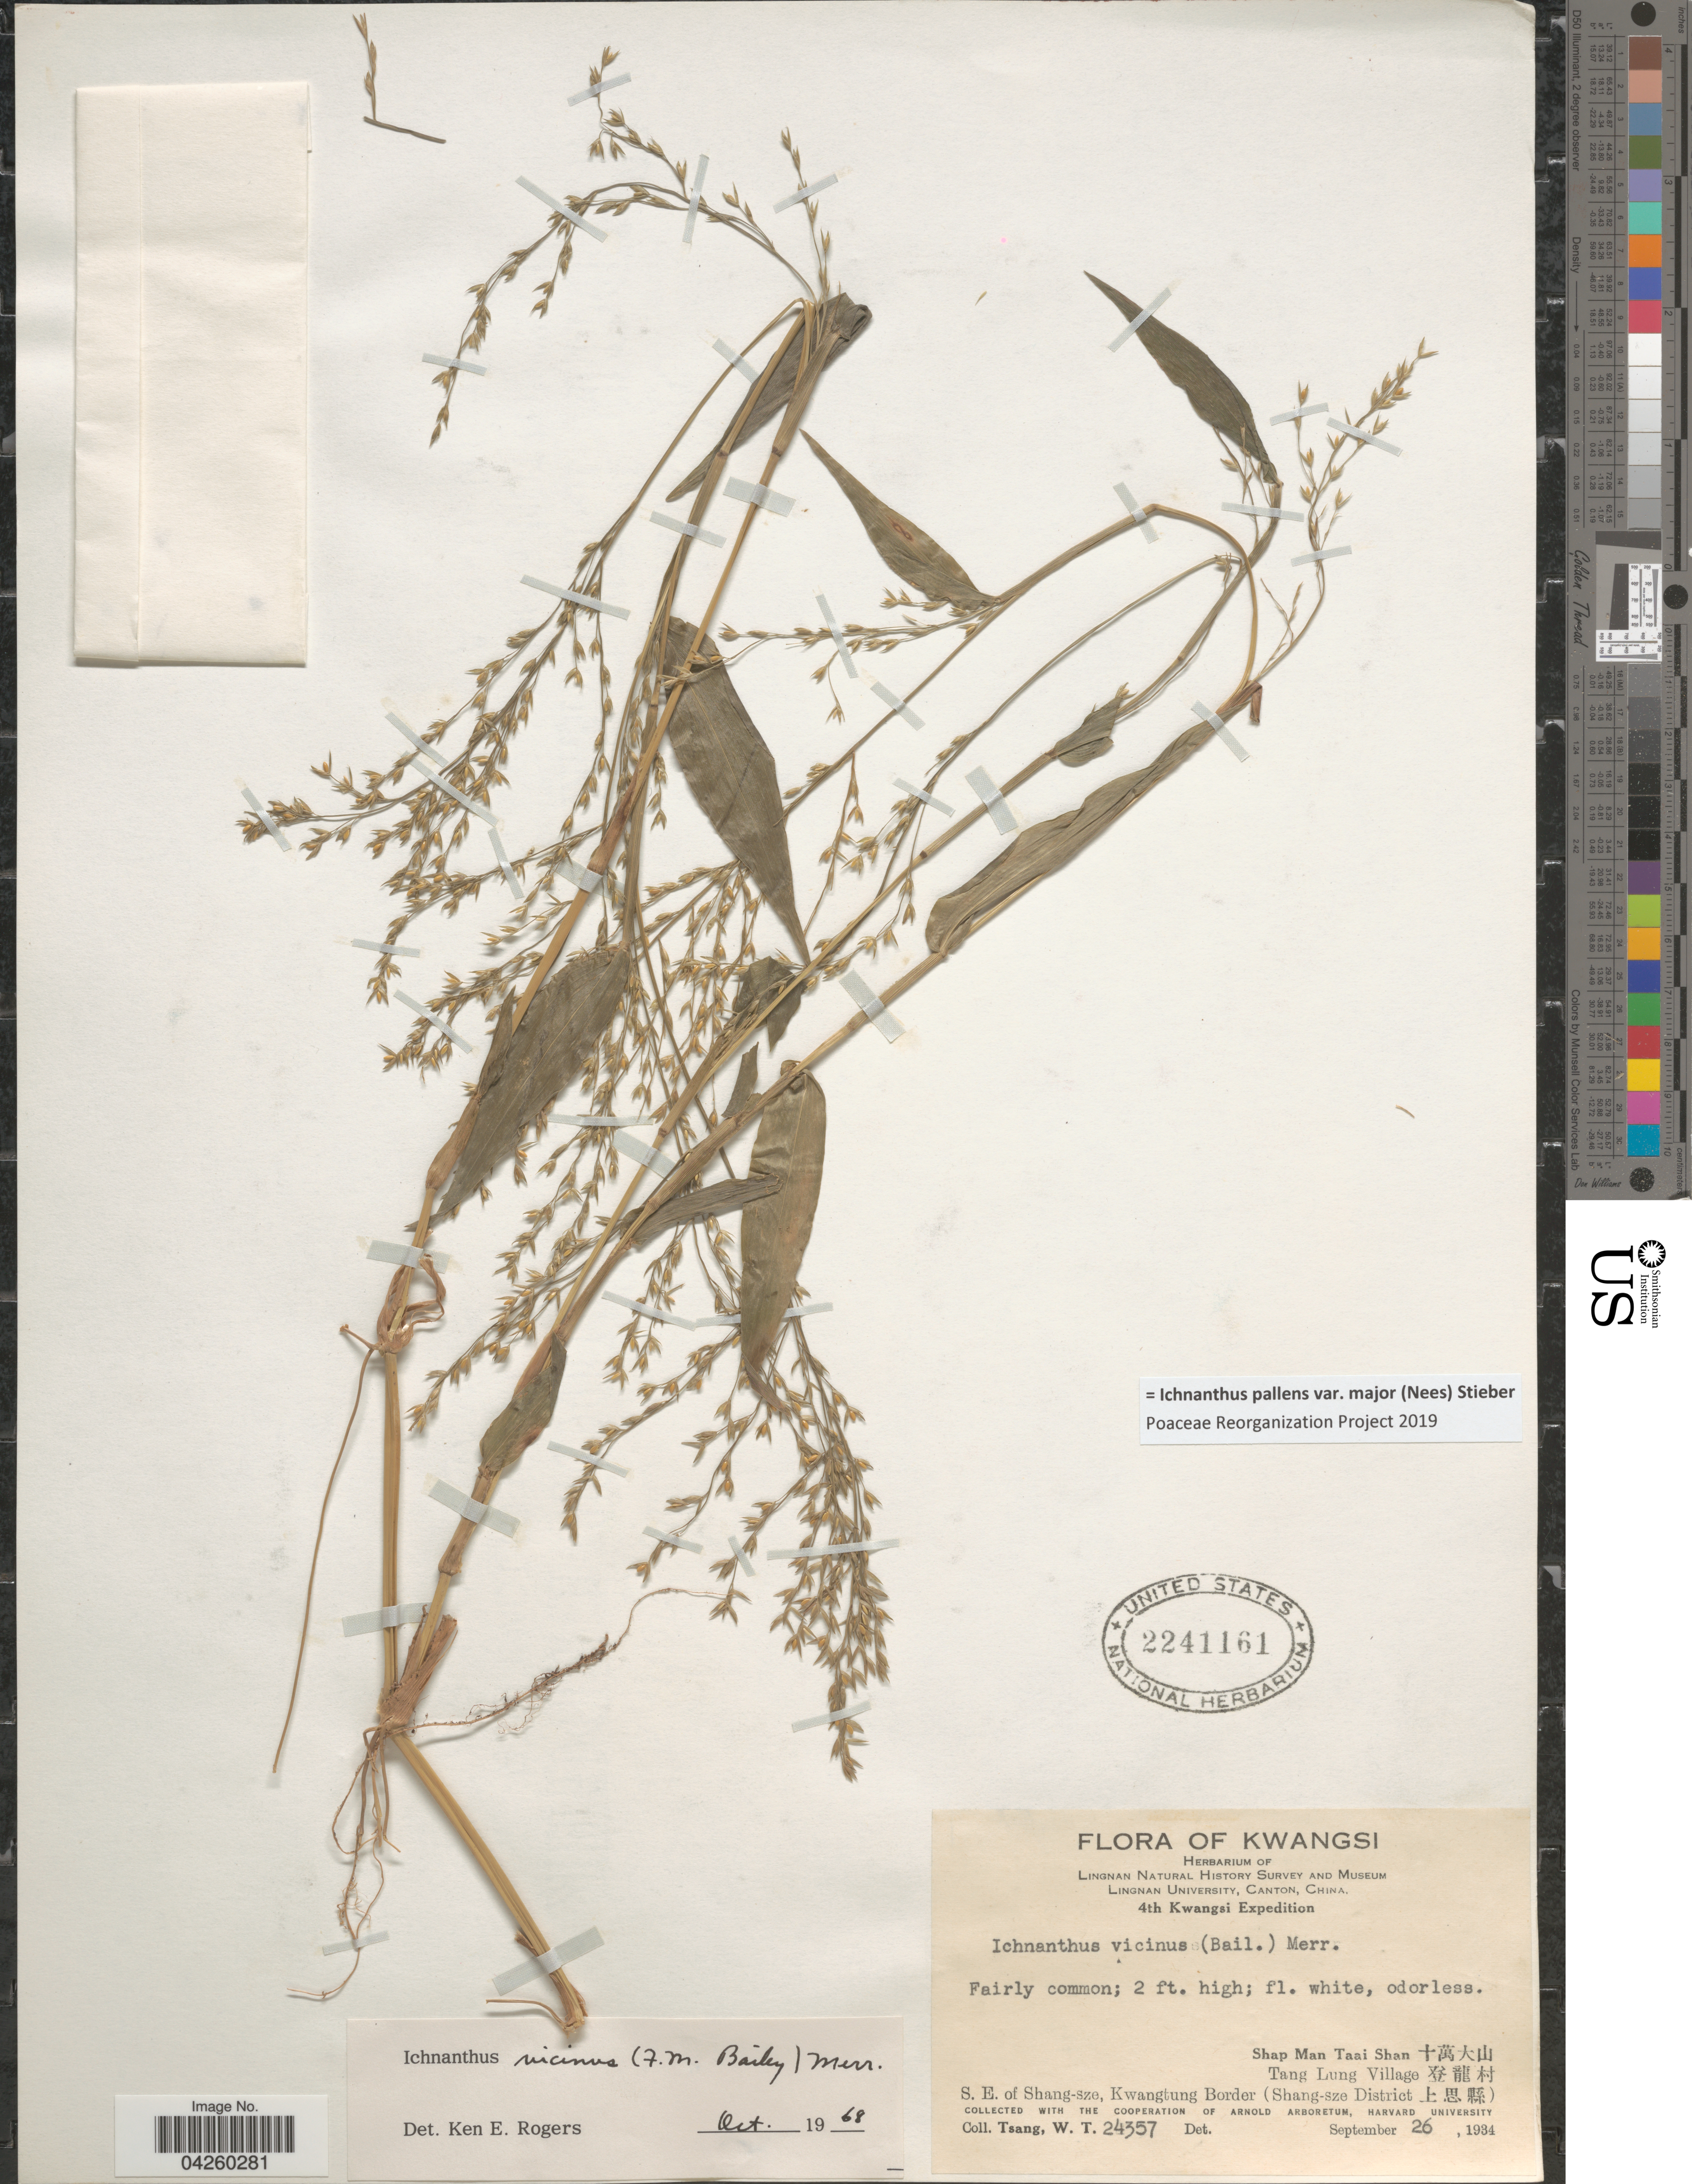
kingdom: Plantae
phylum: Tracheophyta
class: Liliopsida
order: Poales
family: Poaceae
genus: Ichnanthus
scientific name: Ichnanthus pallens var. major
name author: (Nees) Stieber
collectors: W. T. Tsang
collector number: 24357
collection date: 1934-09-26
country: China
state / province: Guangxi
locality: Kwangsi. 4th Kwangsi Expedition. Shap Man Taai Shan X. Tang Lung Village X. S. E. of Shang-sze, Kwangtung Border (Shang-sze District X).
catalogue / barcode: US 2241161